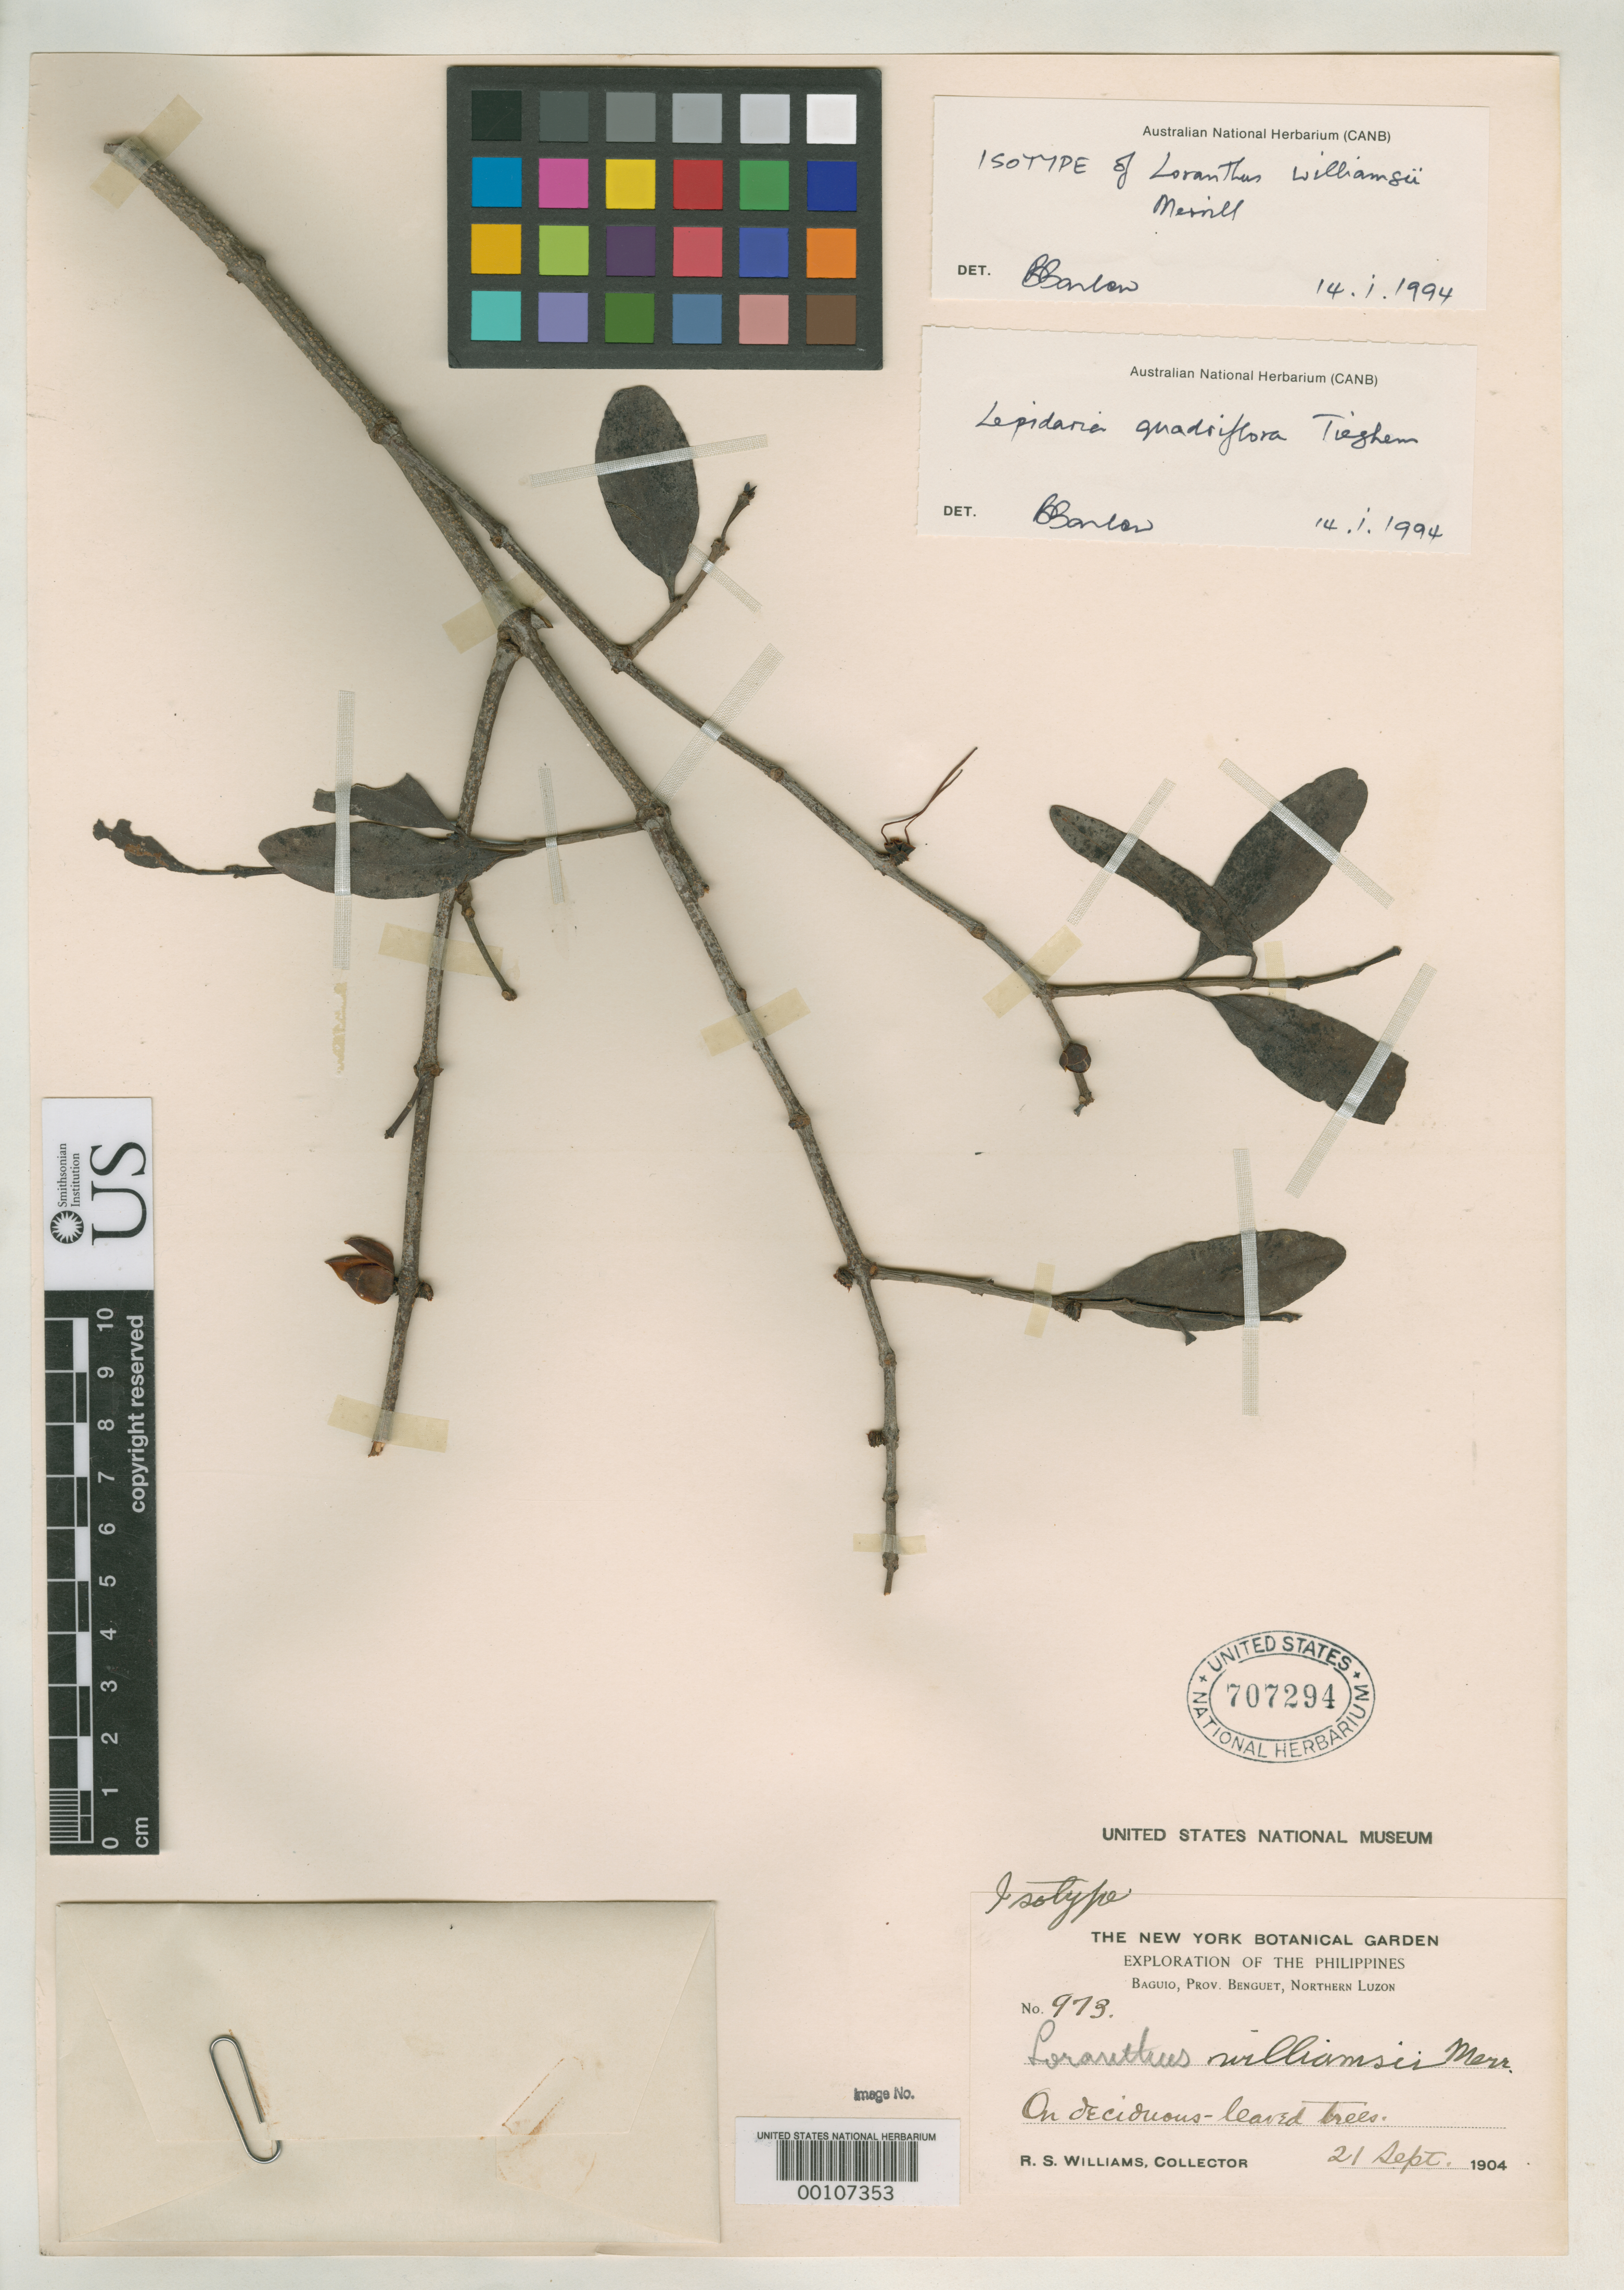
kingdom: Plantae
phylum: Tracheophyta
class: Magnoliopsida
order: Santalales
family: Loranthaceae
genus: Loranthus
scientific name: Loranthus williamsii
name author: Merr.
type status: Isotype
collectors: R. S. Williams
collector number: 973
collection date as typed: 21 Sep 1904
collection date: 1904-09-21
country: Philippines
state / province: Cordillera (Administrative Region)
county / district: Benguet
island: Luzon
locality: Baguio.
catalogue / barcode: US 707294